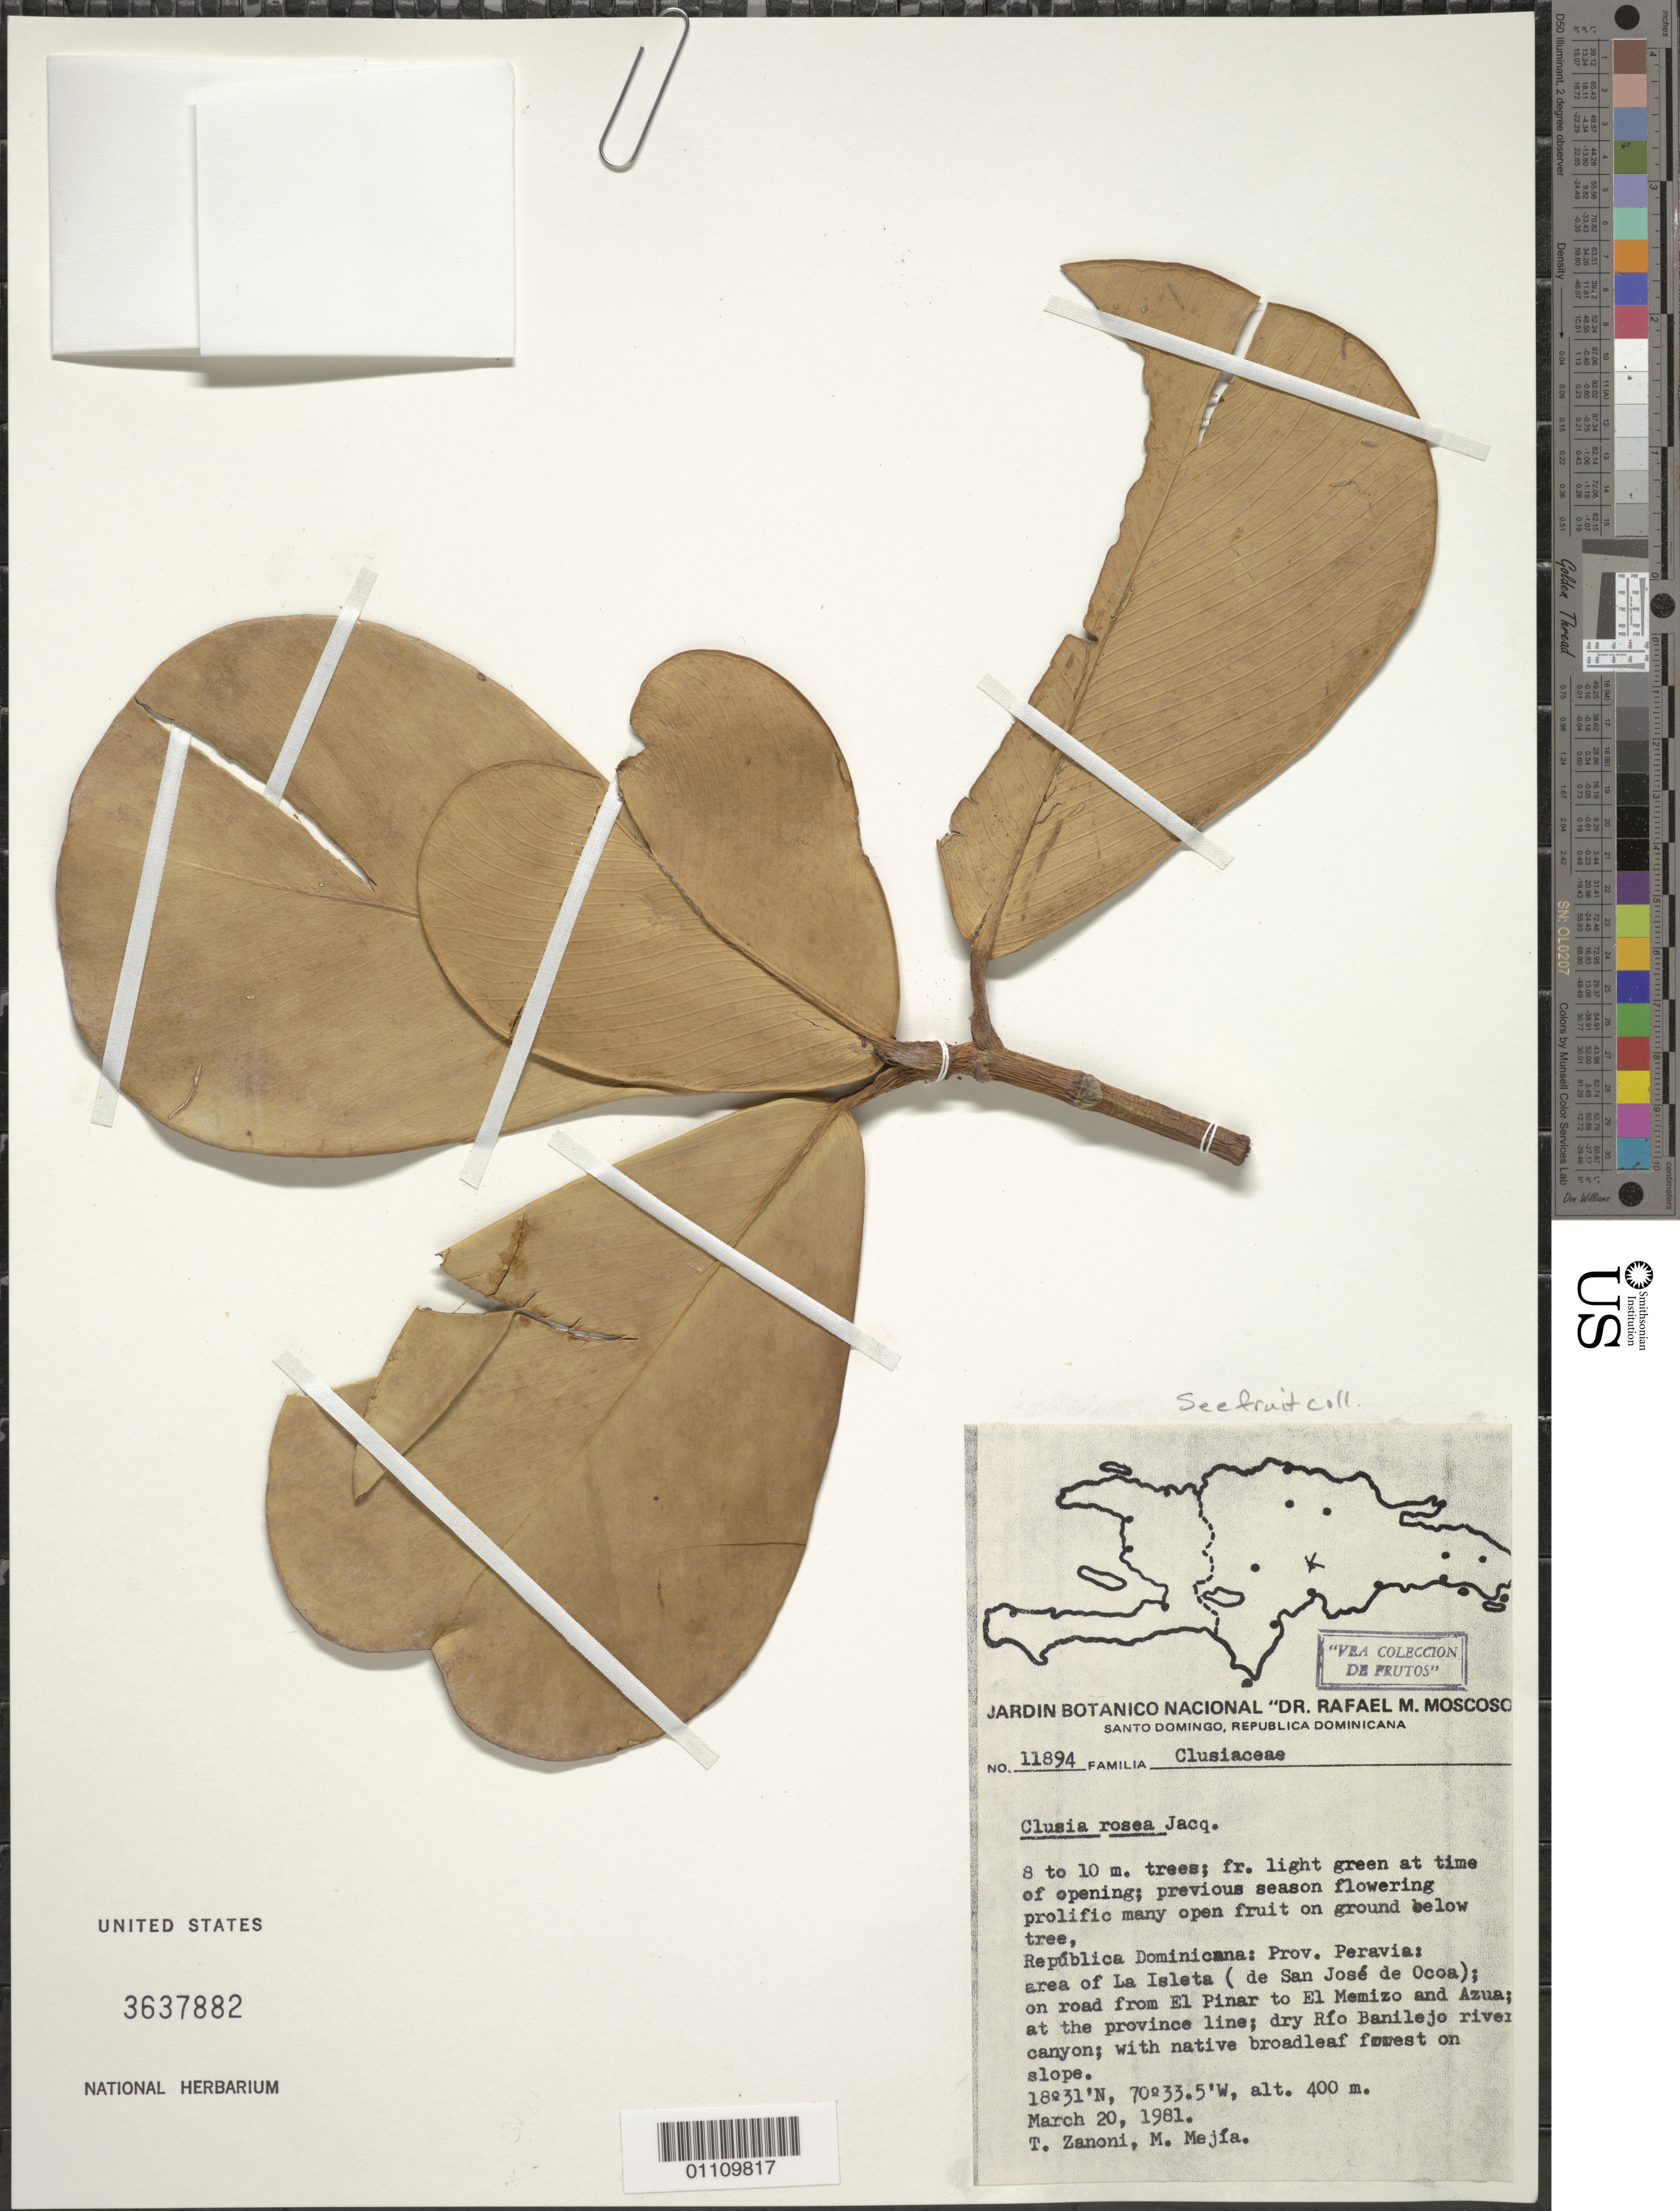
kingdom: Plantae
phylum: Tracheophyta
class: Magnoliopsida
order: Malpighiales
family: Clusiaceae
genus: Clusia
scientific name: Clusia rosea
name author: Jacq.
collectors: T. A. Zanoni & M. Mejia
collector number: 11894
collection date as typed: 20 Mar 1981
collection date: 1981-03-20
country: Dominican Republic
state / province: Peravia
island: Hispaniola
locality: La Isleta (de San José de Ocoa), on road from El Pinar to El Memizo and Azua, at the province line, dry Río Banilejo river canyon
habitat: Dry river canyon, with native broadleaf forest on slope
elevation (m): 400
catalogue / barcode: US 3637882